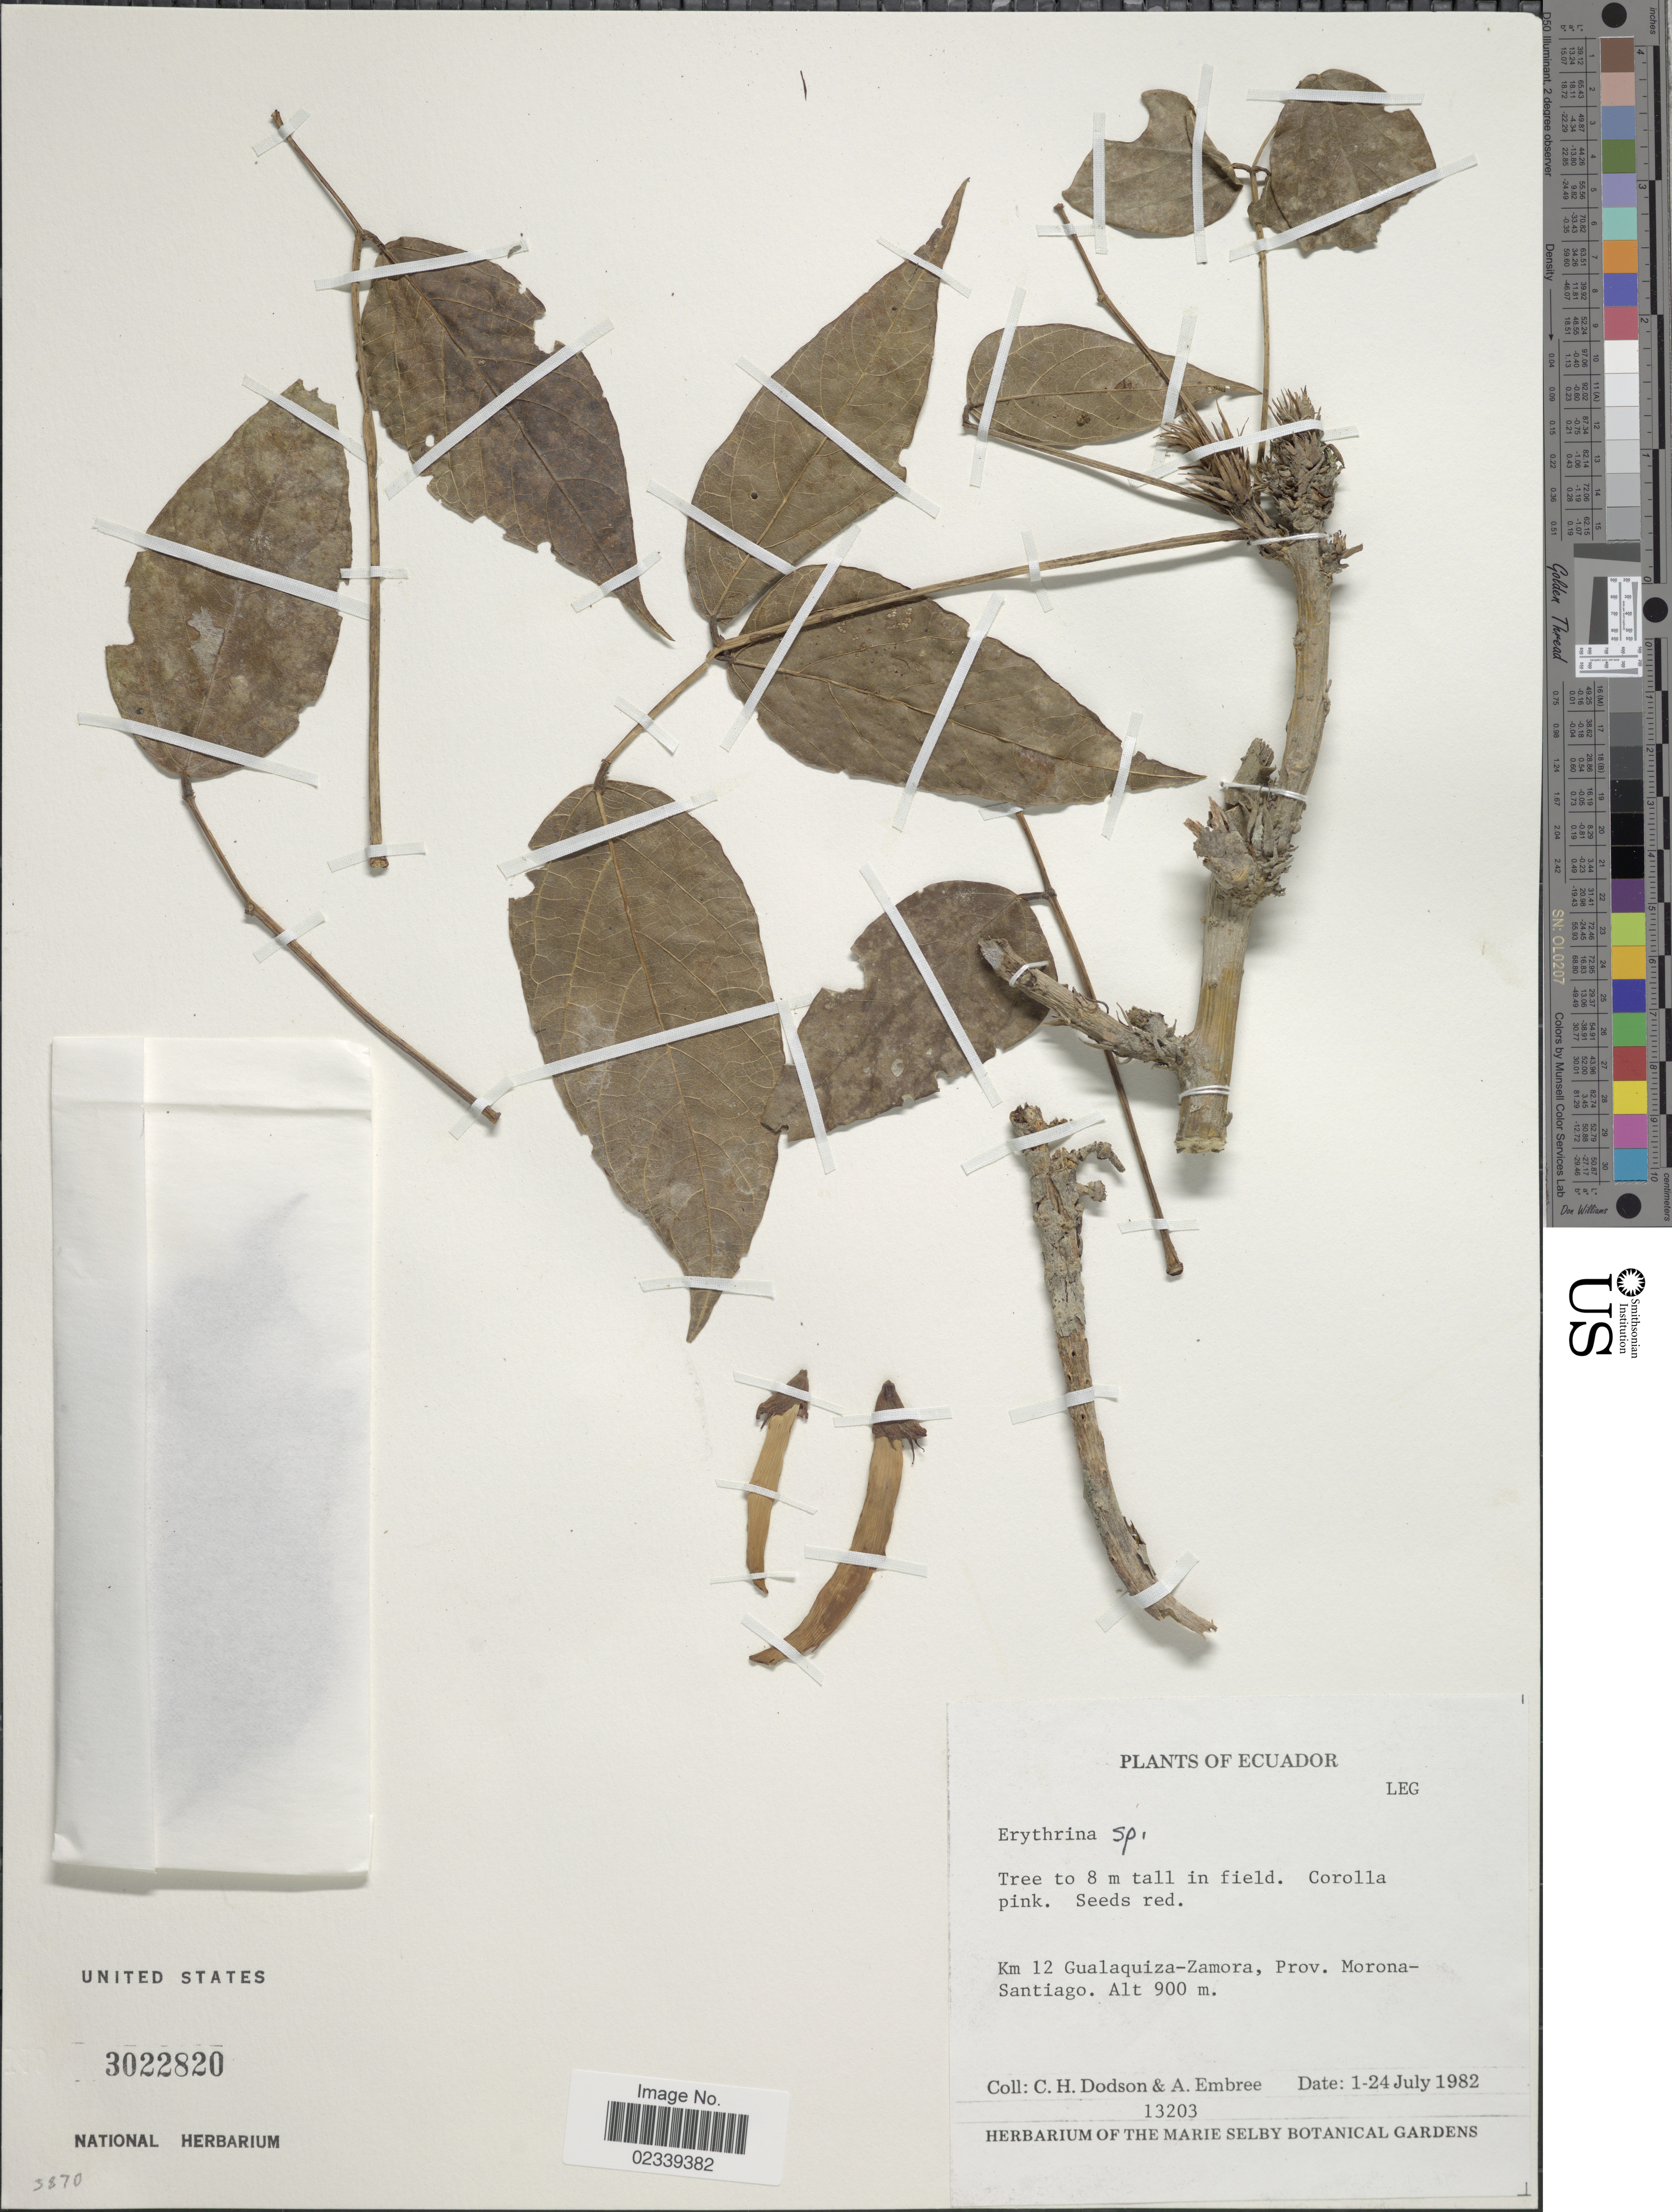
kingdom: Plantae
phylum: Tracheophyta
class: Magnoliopsida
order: Fabales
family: Fabaceae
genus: Erythrina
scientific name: Erythrina sp.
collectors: C. H. Dodson & A. Embree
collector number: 13203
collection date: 1982-07-01/1982-07-24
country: Ecuador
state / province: Morona-Santiago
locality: Km 12 Gualaquiza-Zamora.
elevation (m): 900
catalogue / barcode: US 3022820